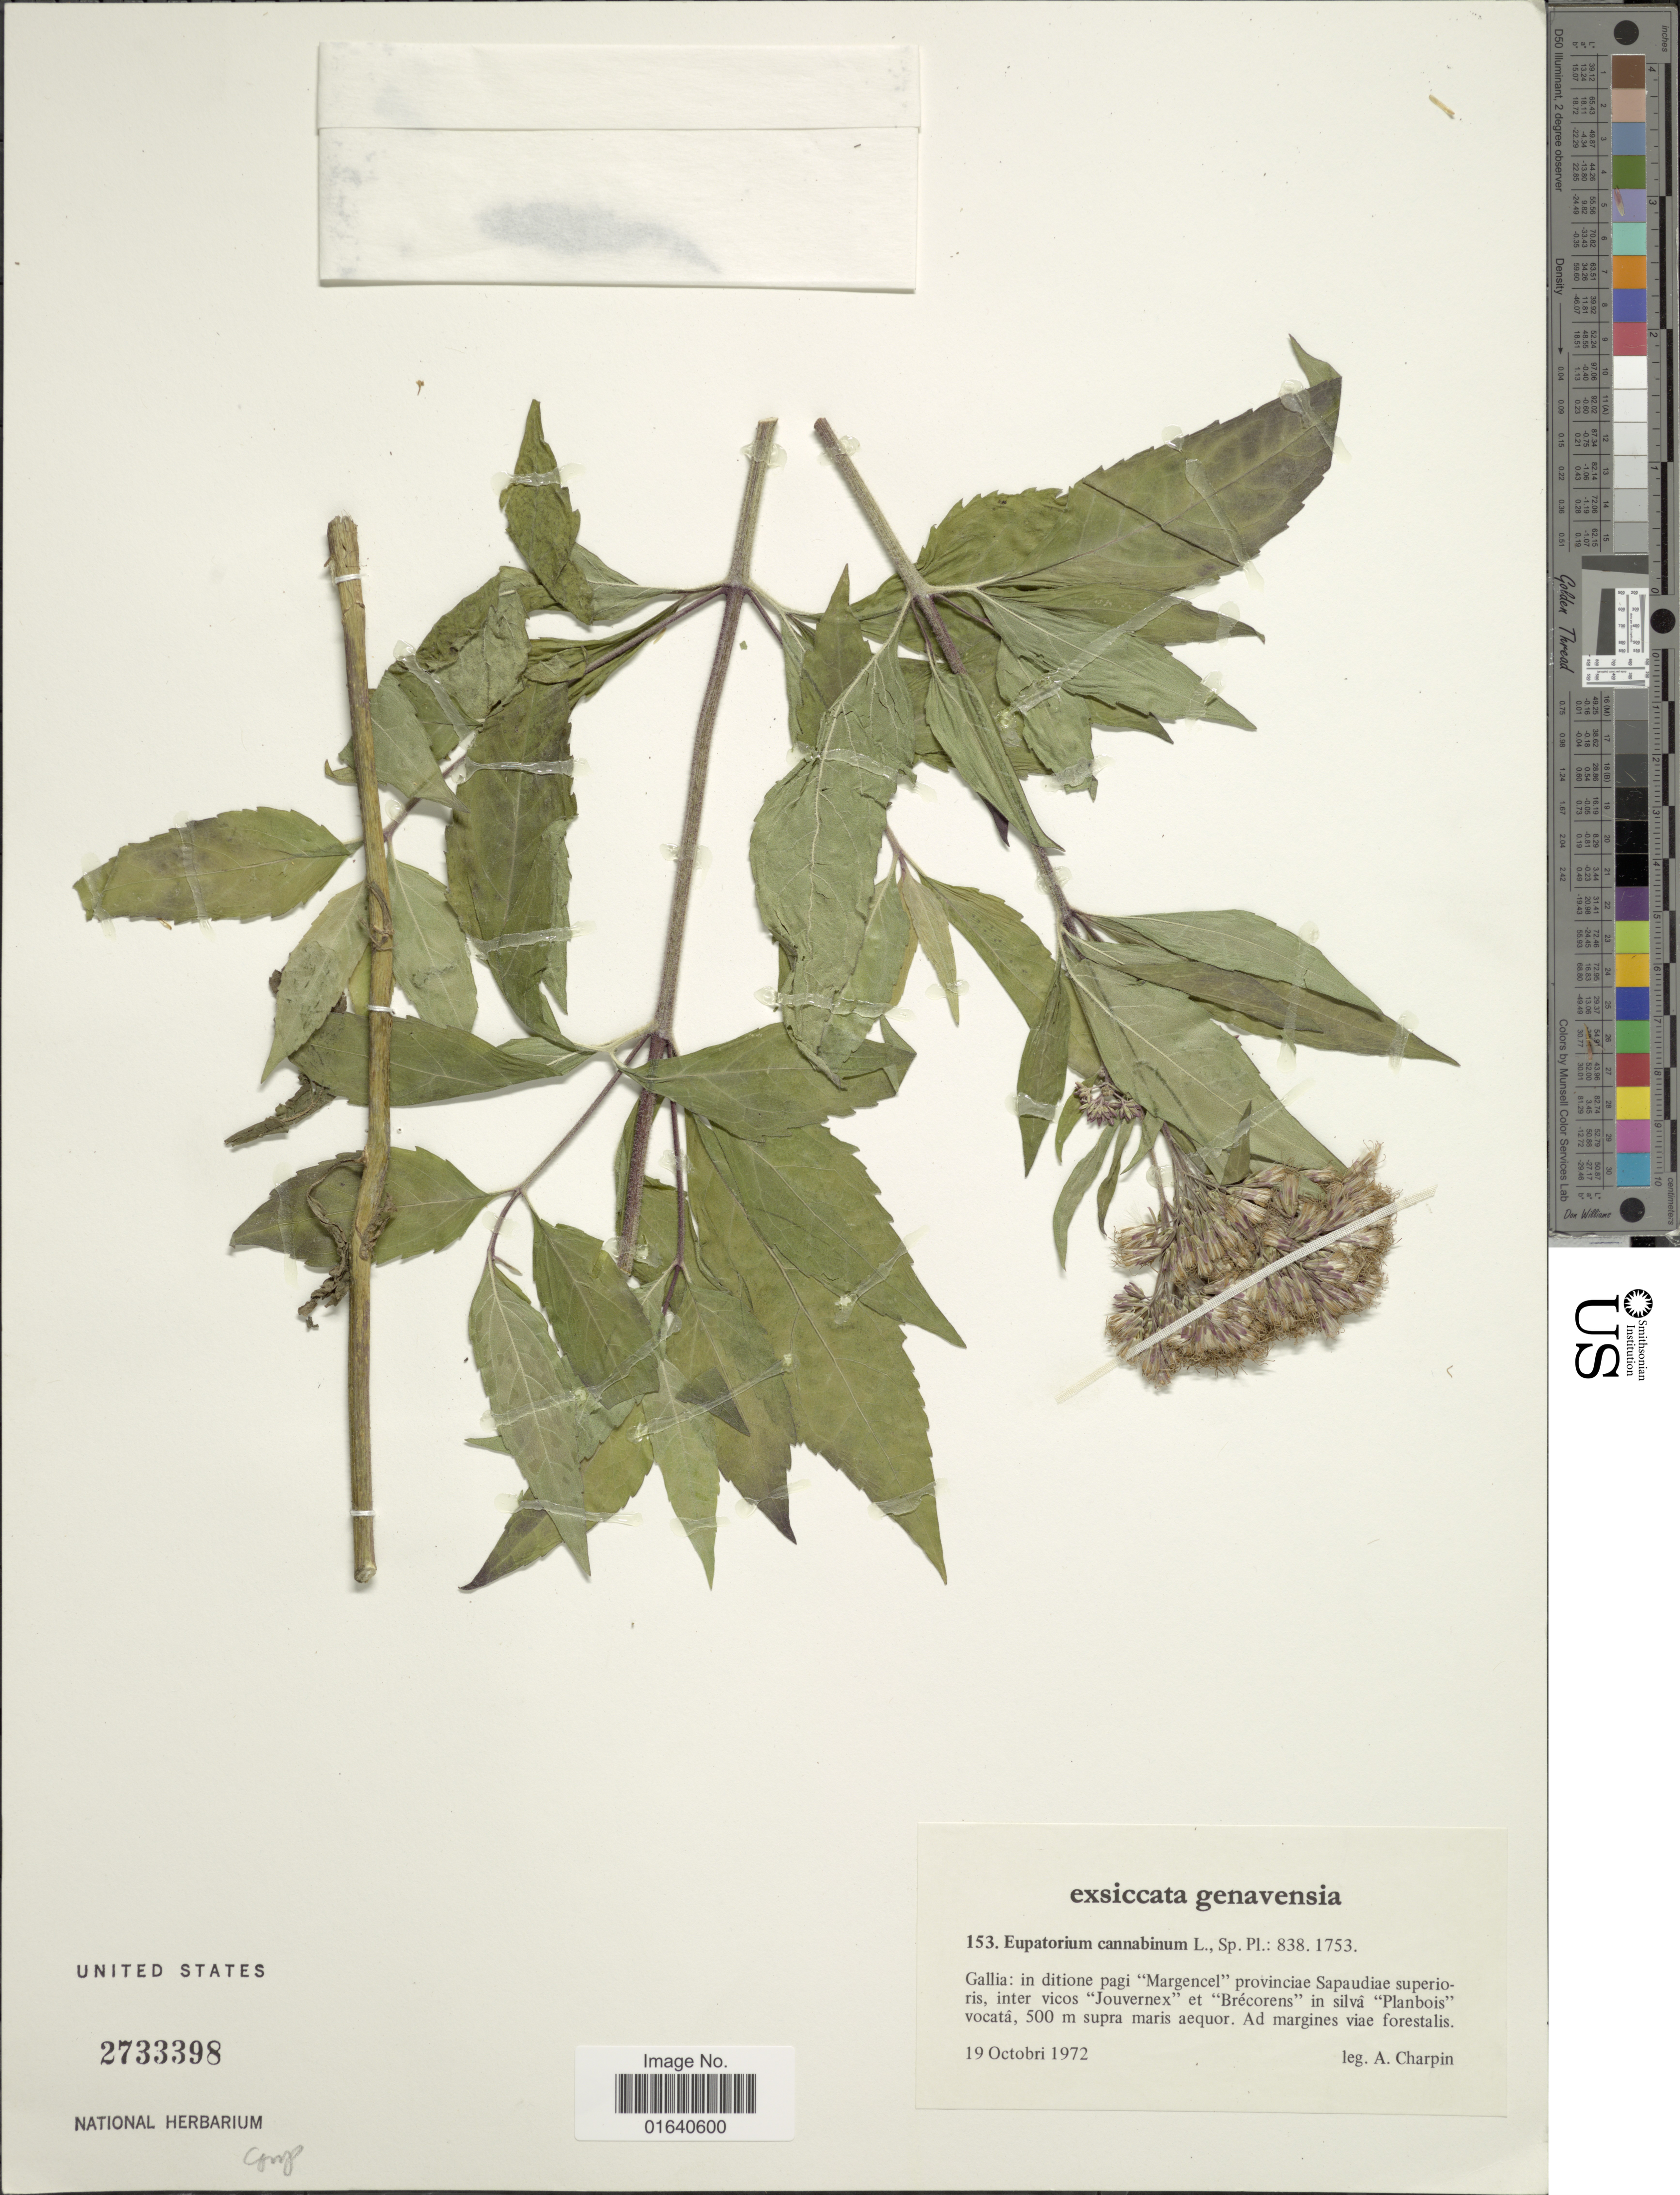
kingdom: Plantae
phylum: Tracheophyta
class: Magnoliopsida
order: Asterales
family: Asteraceae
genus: Eupatorium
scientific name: Eupatorium cannabinum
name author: L.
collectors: A. Charpin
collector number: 153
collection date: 1972-10-19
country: France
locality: Gallia: in ditione pagi Margence; provinciae Sapaudiae superopris, inter vicos Jouverneux'ey Brécorens' in silva 'Planbois' vocatâ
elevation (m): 500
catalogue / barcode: US 2733398